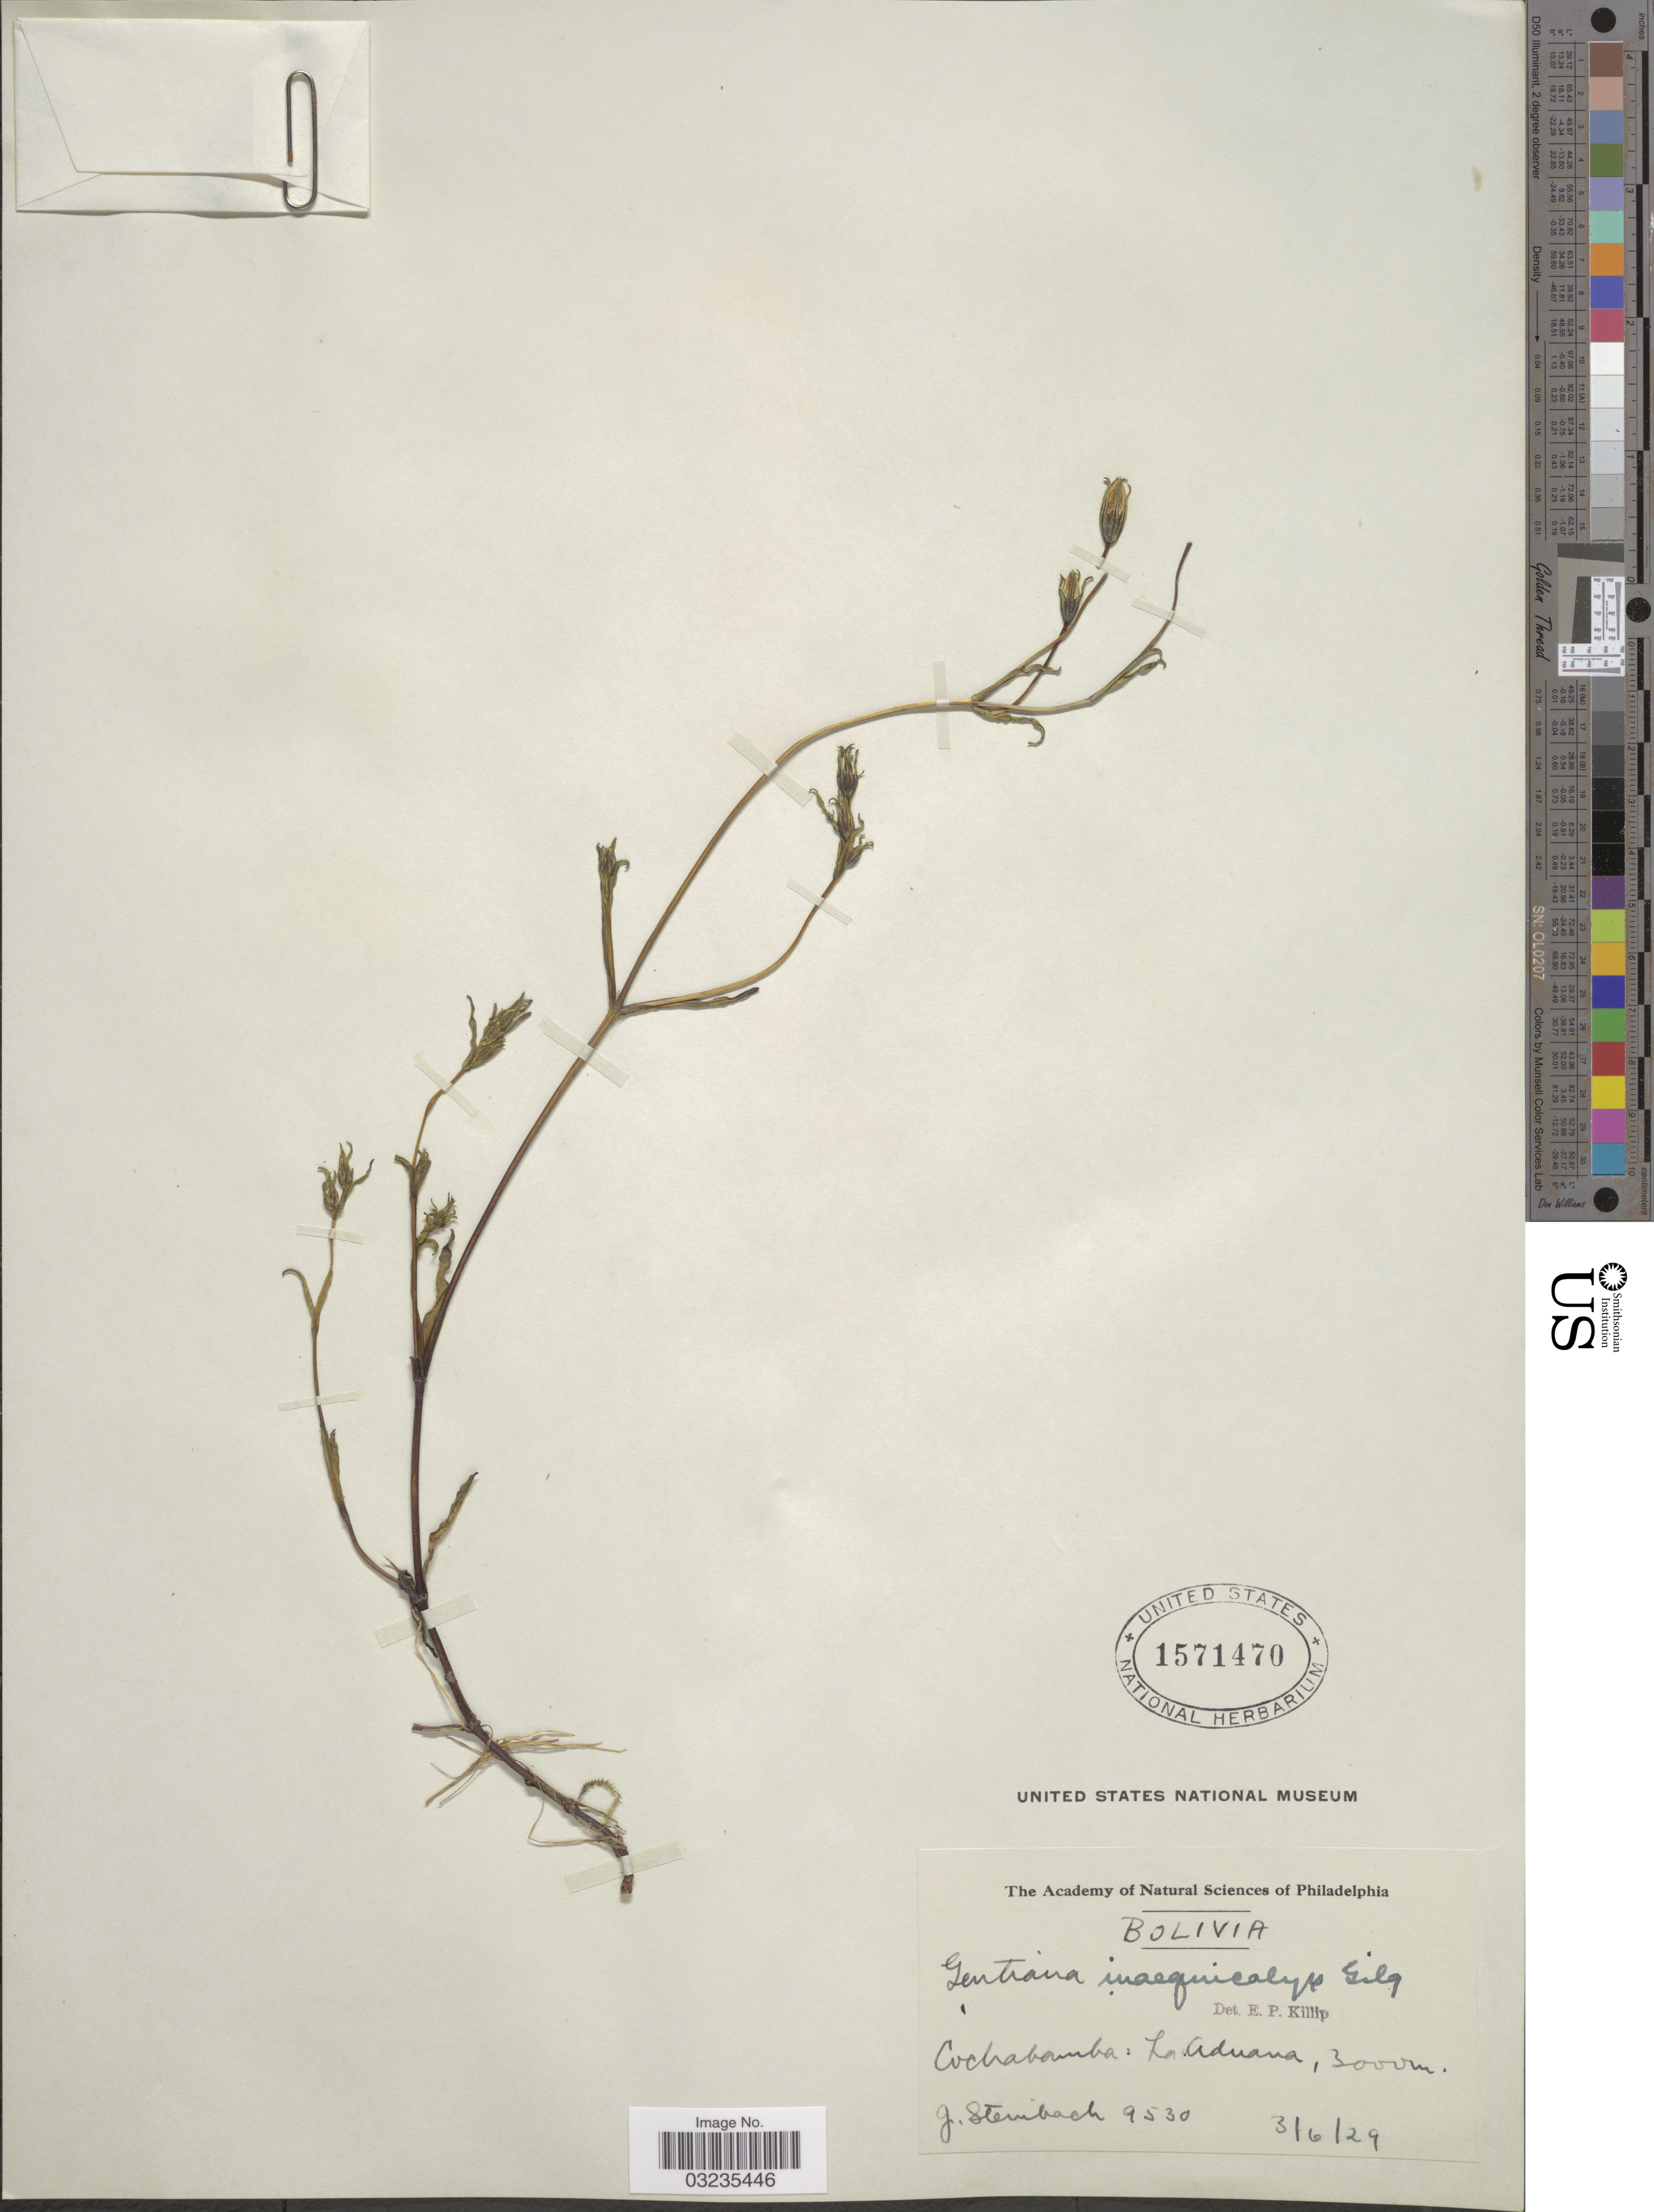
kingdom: Plantae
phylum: Tracheophyta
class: Magnoliopsida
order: Gentianales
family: Gentianaceae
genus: Gentiana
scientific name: Gentiana inaequicalyx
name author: Gilg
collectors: J. Steinbach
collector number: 9530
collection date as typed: Transcribed d/m/y: 3/6/29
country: Bolivia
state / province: Cochabamba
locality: La Aduana.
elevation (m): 3000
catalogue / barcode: US 1571470